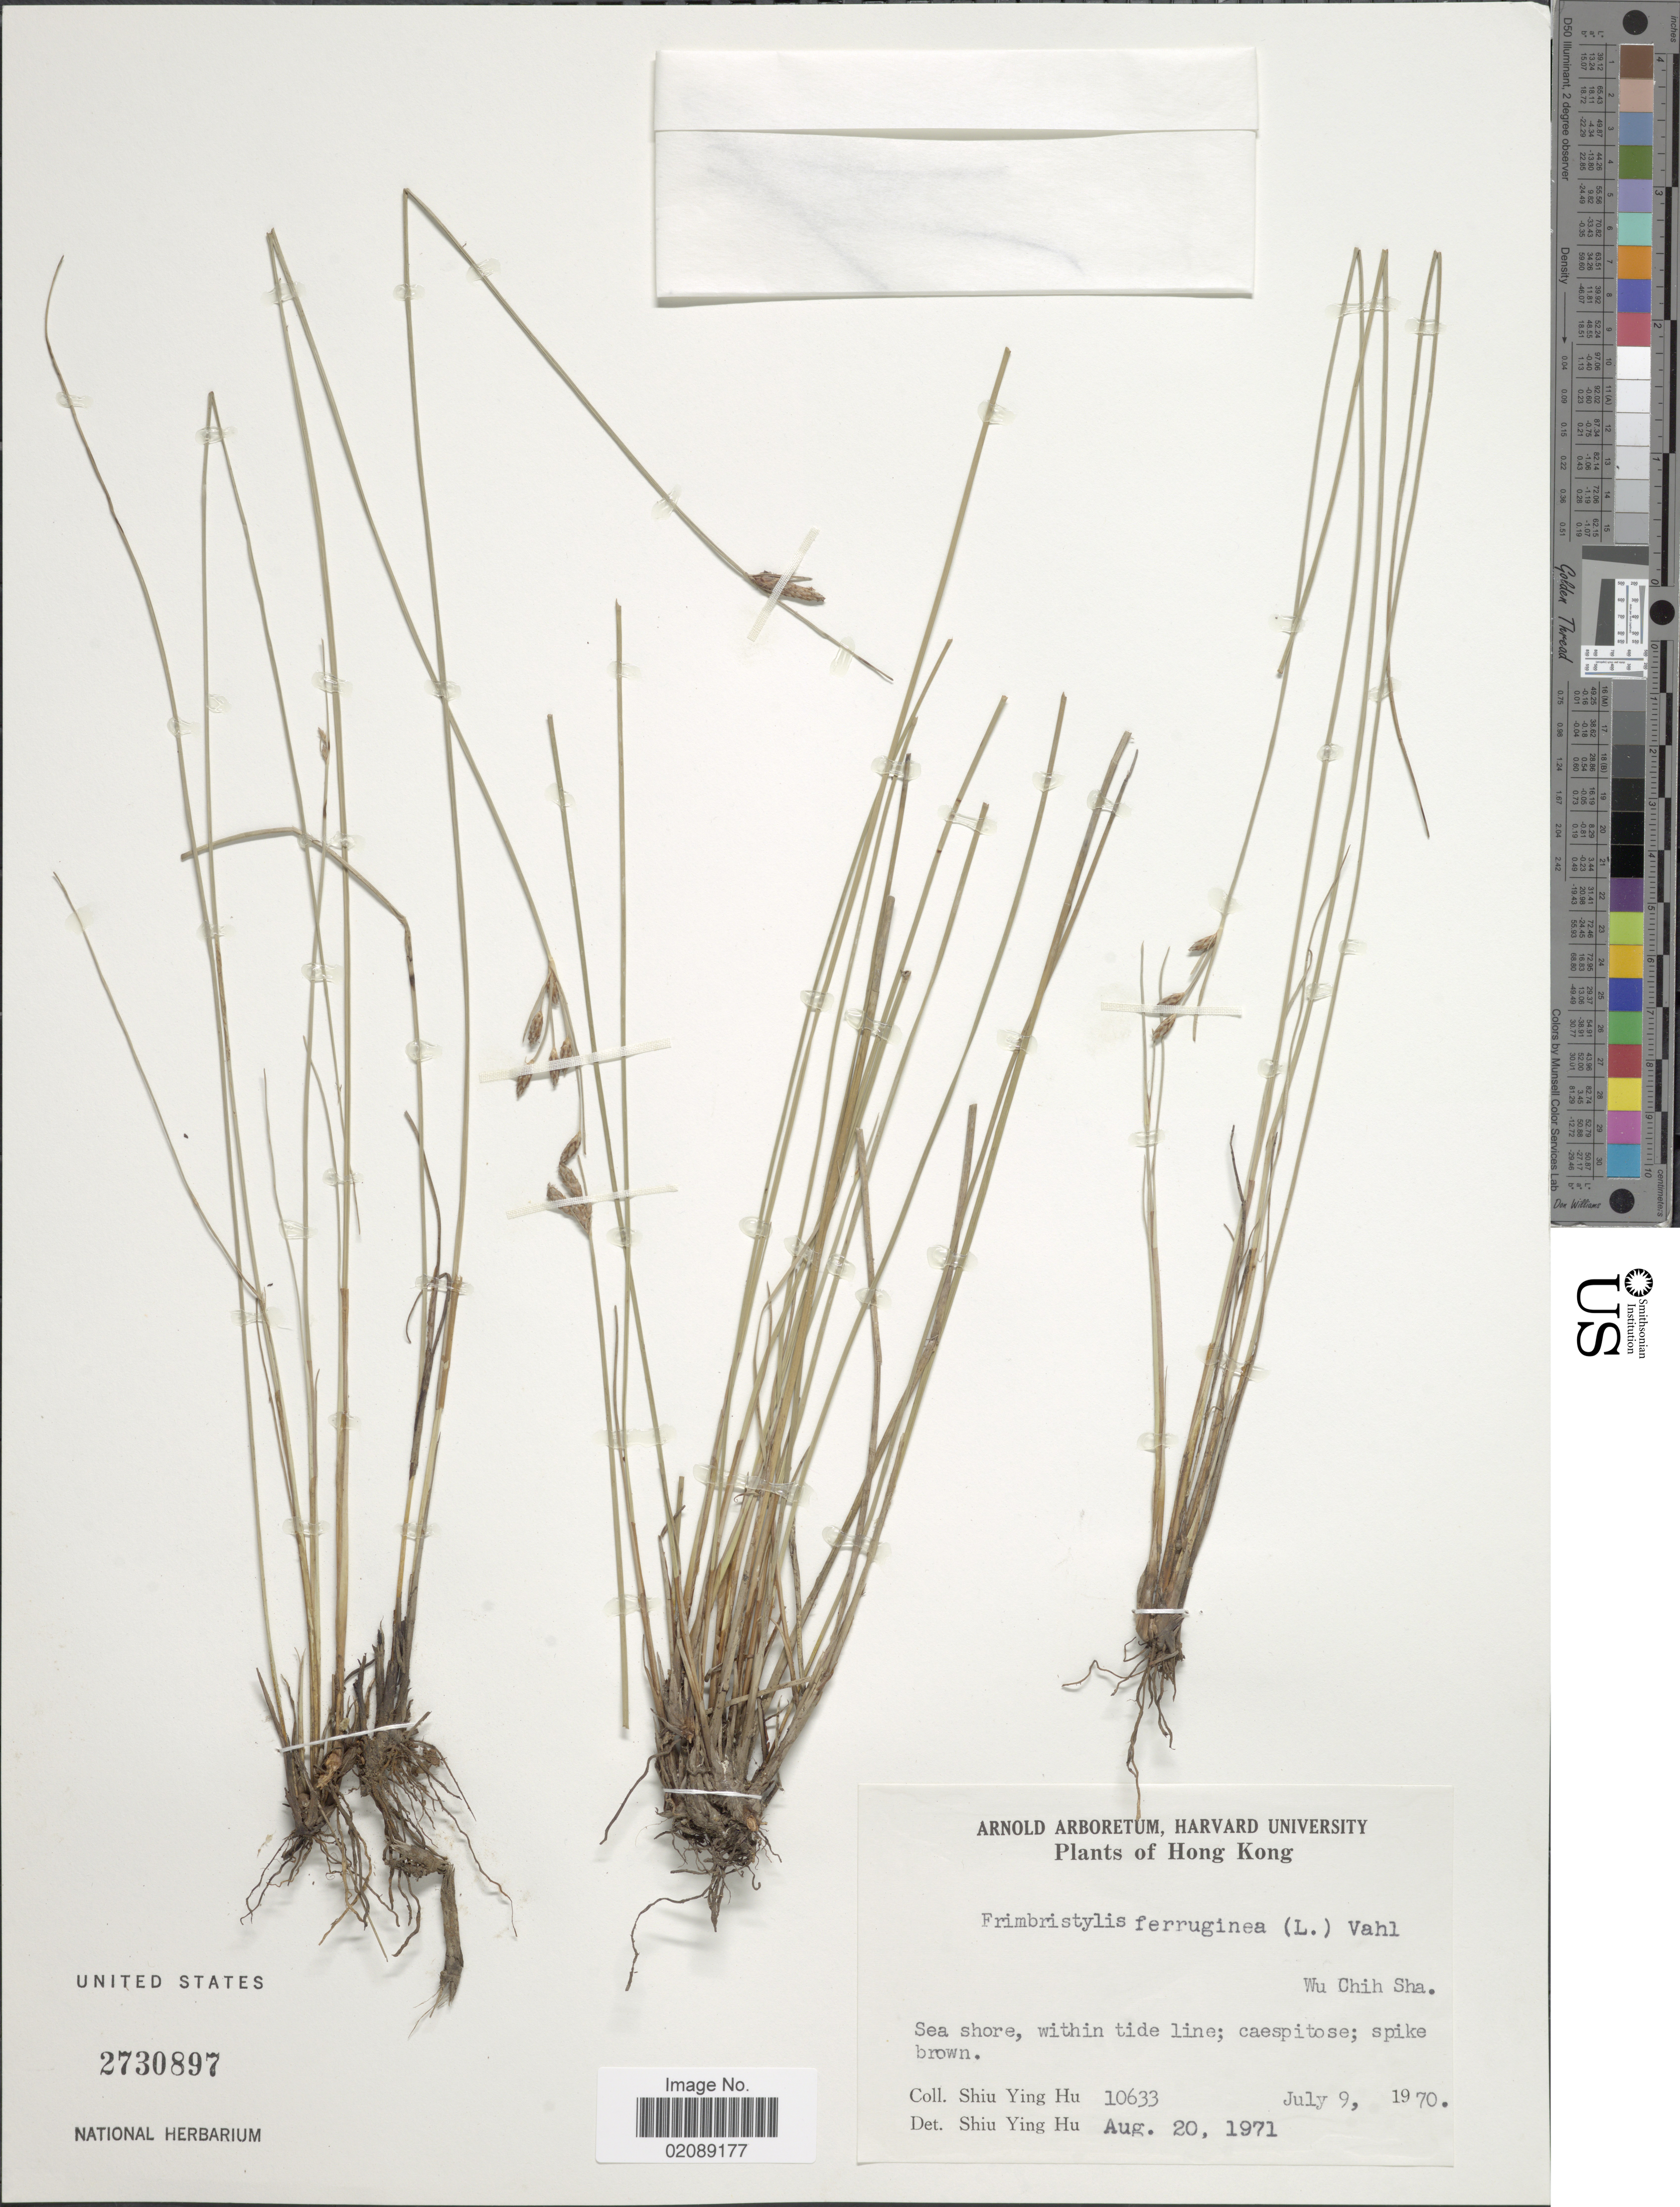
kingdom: Plantae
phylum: Tracheophyta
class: Liliopsida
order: Poales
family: Cyperaceae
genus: Fimbristylis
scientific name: Fimbristylis ferruginea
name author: (L.) Vahl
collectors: S. Y. Hu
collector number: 10633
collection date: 1970-07-09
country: China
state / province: Hong Kong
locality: Wu Chih Sha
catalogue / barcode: US 2730897